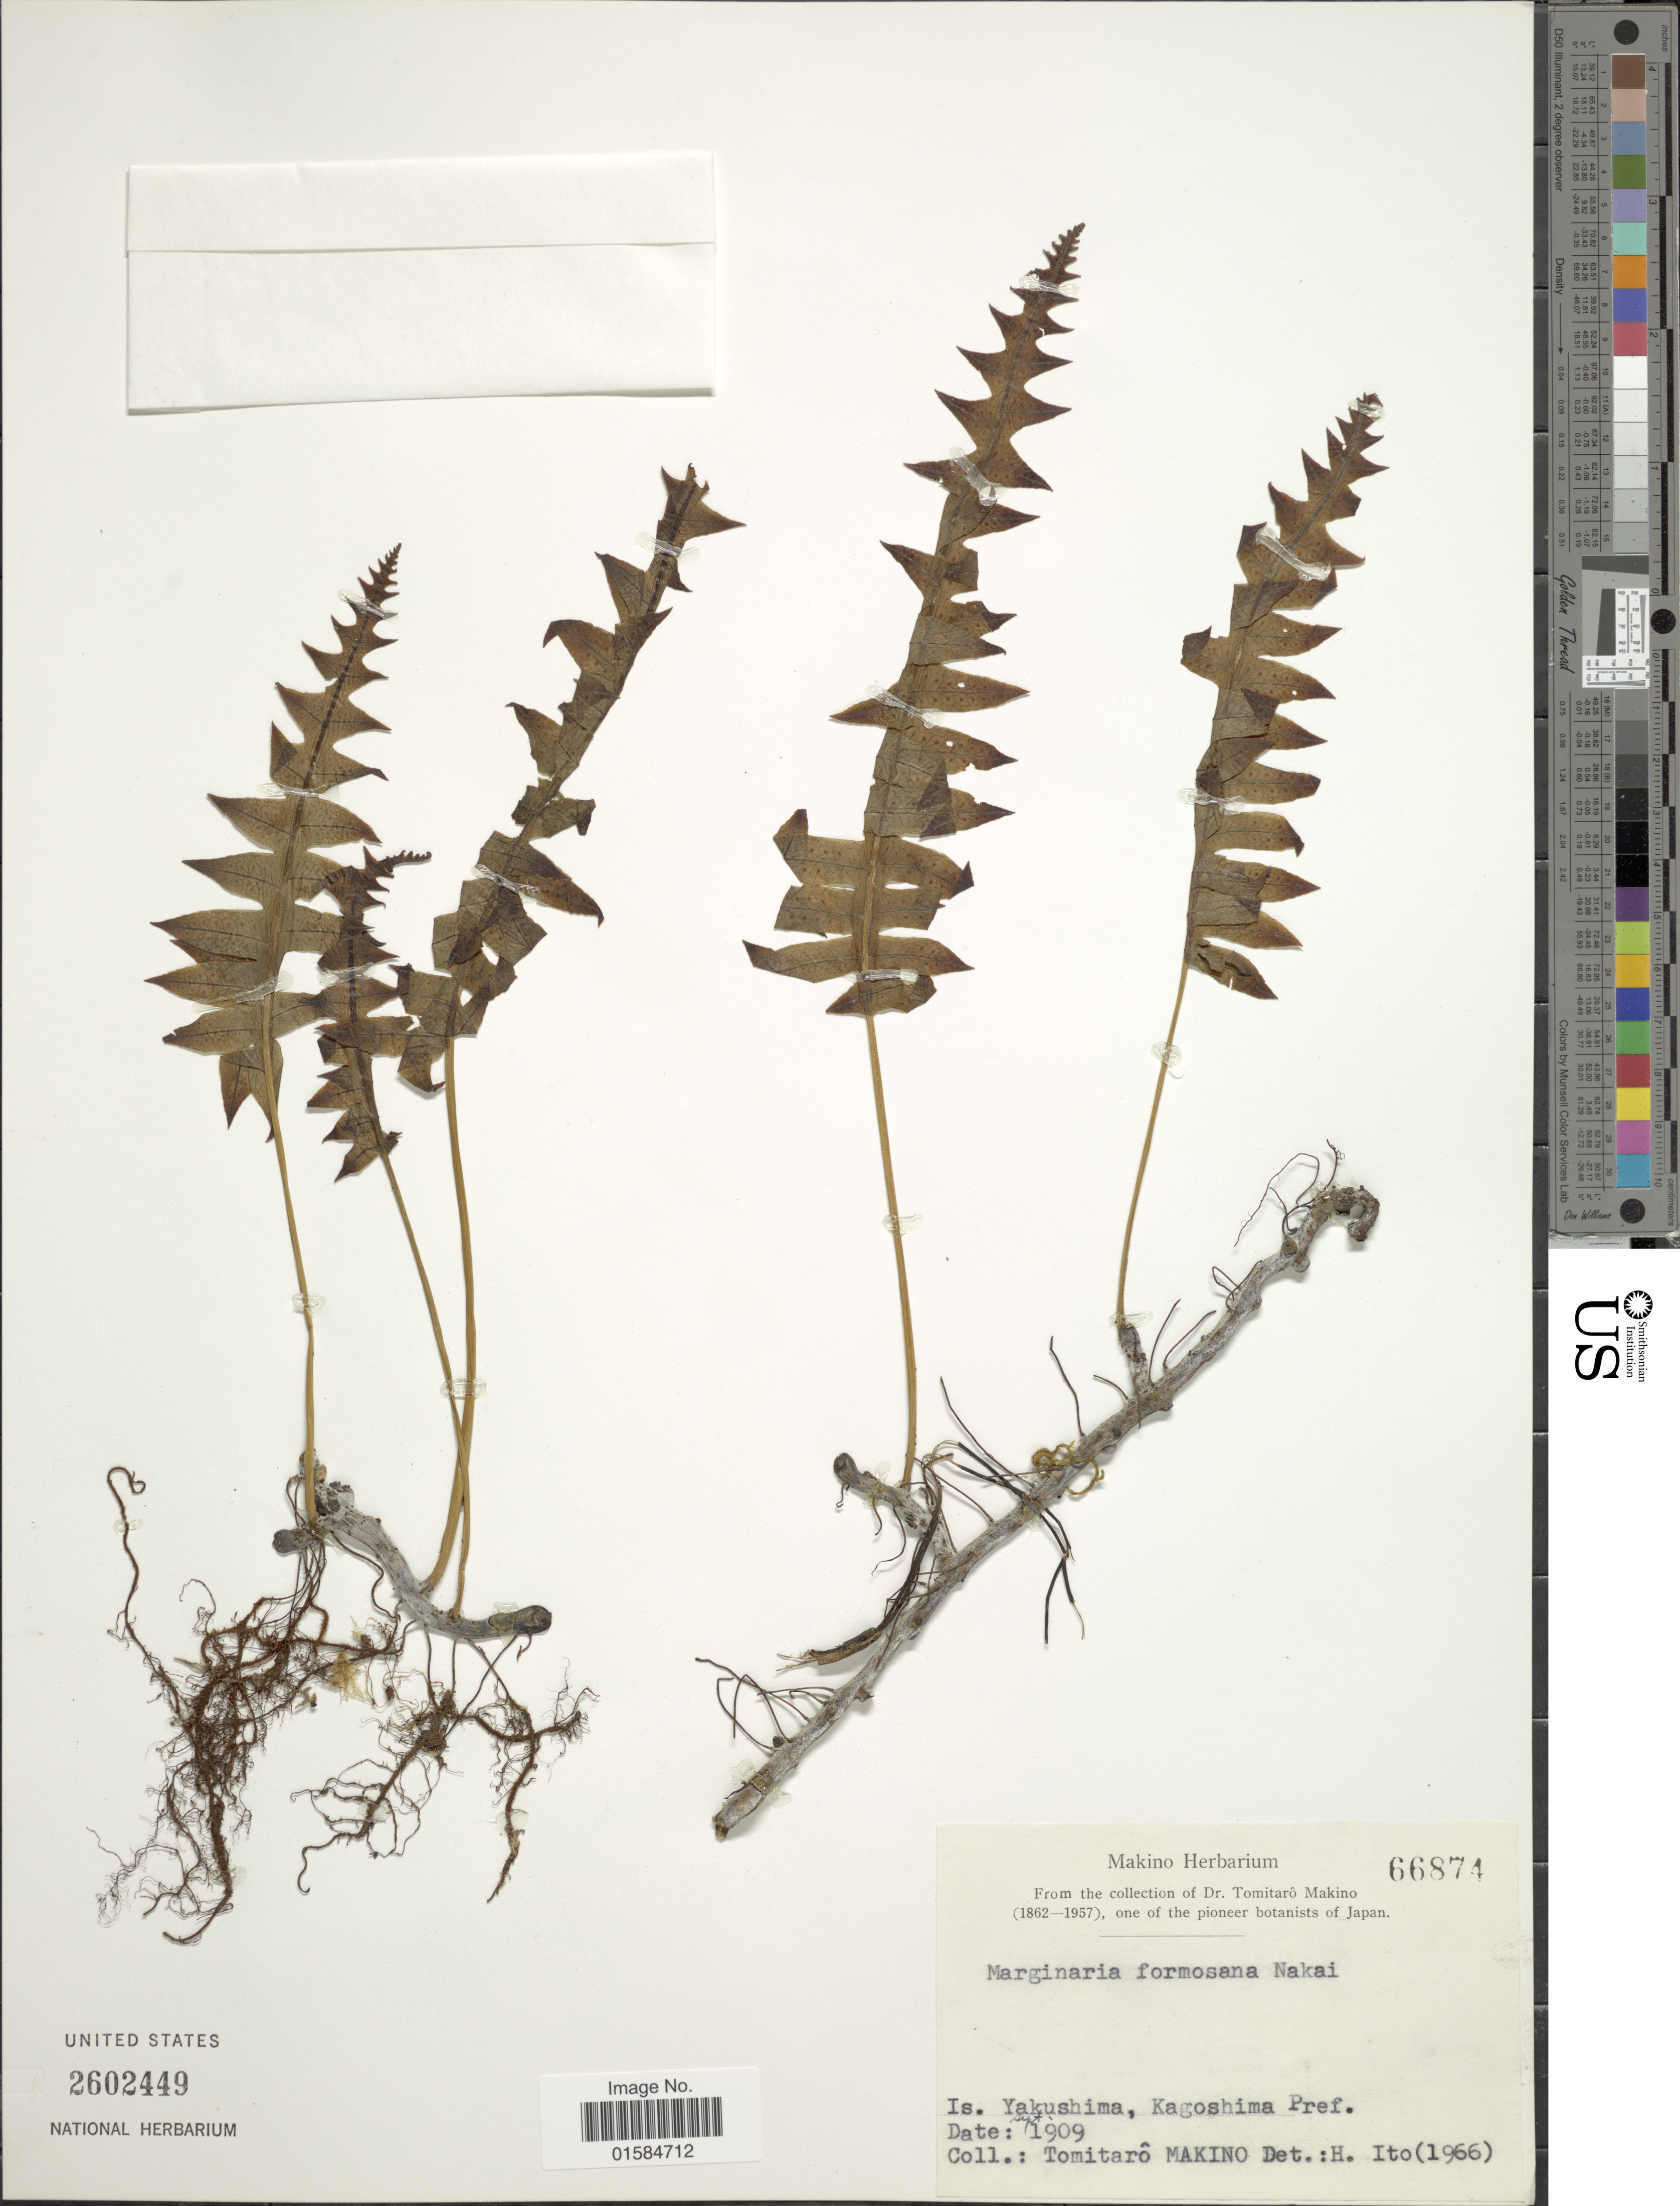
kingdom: Plantae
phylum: Tracheophyta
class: Polypodiopsida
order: Polypodiales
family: Polypodiaceae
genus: Goniophlebium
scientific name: Goniophlebium formosanum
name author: (Baker) Rödl-Linder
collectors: T. Makino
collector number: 66874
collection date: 1909-09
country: Japan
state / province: Kagosima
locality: Isl. Yakushima, Kagoshima Pref.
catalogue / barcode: US 2602449